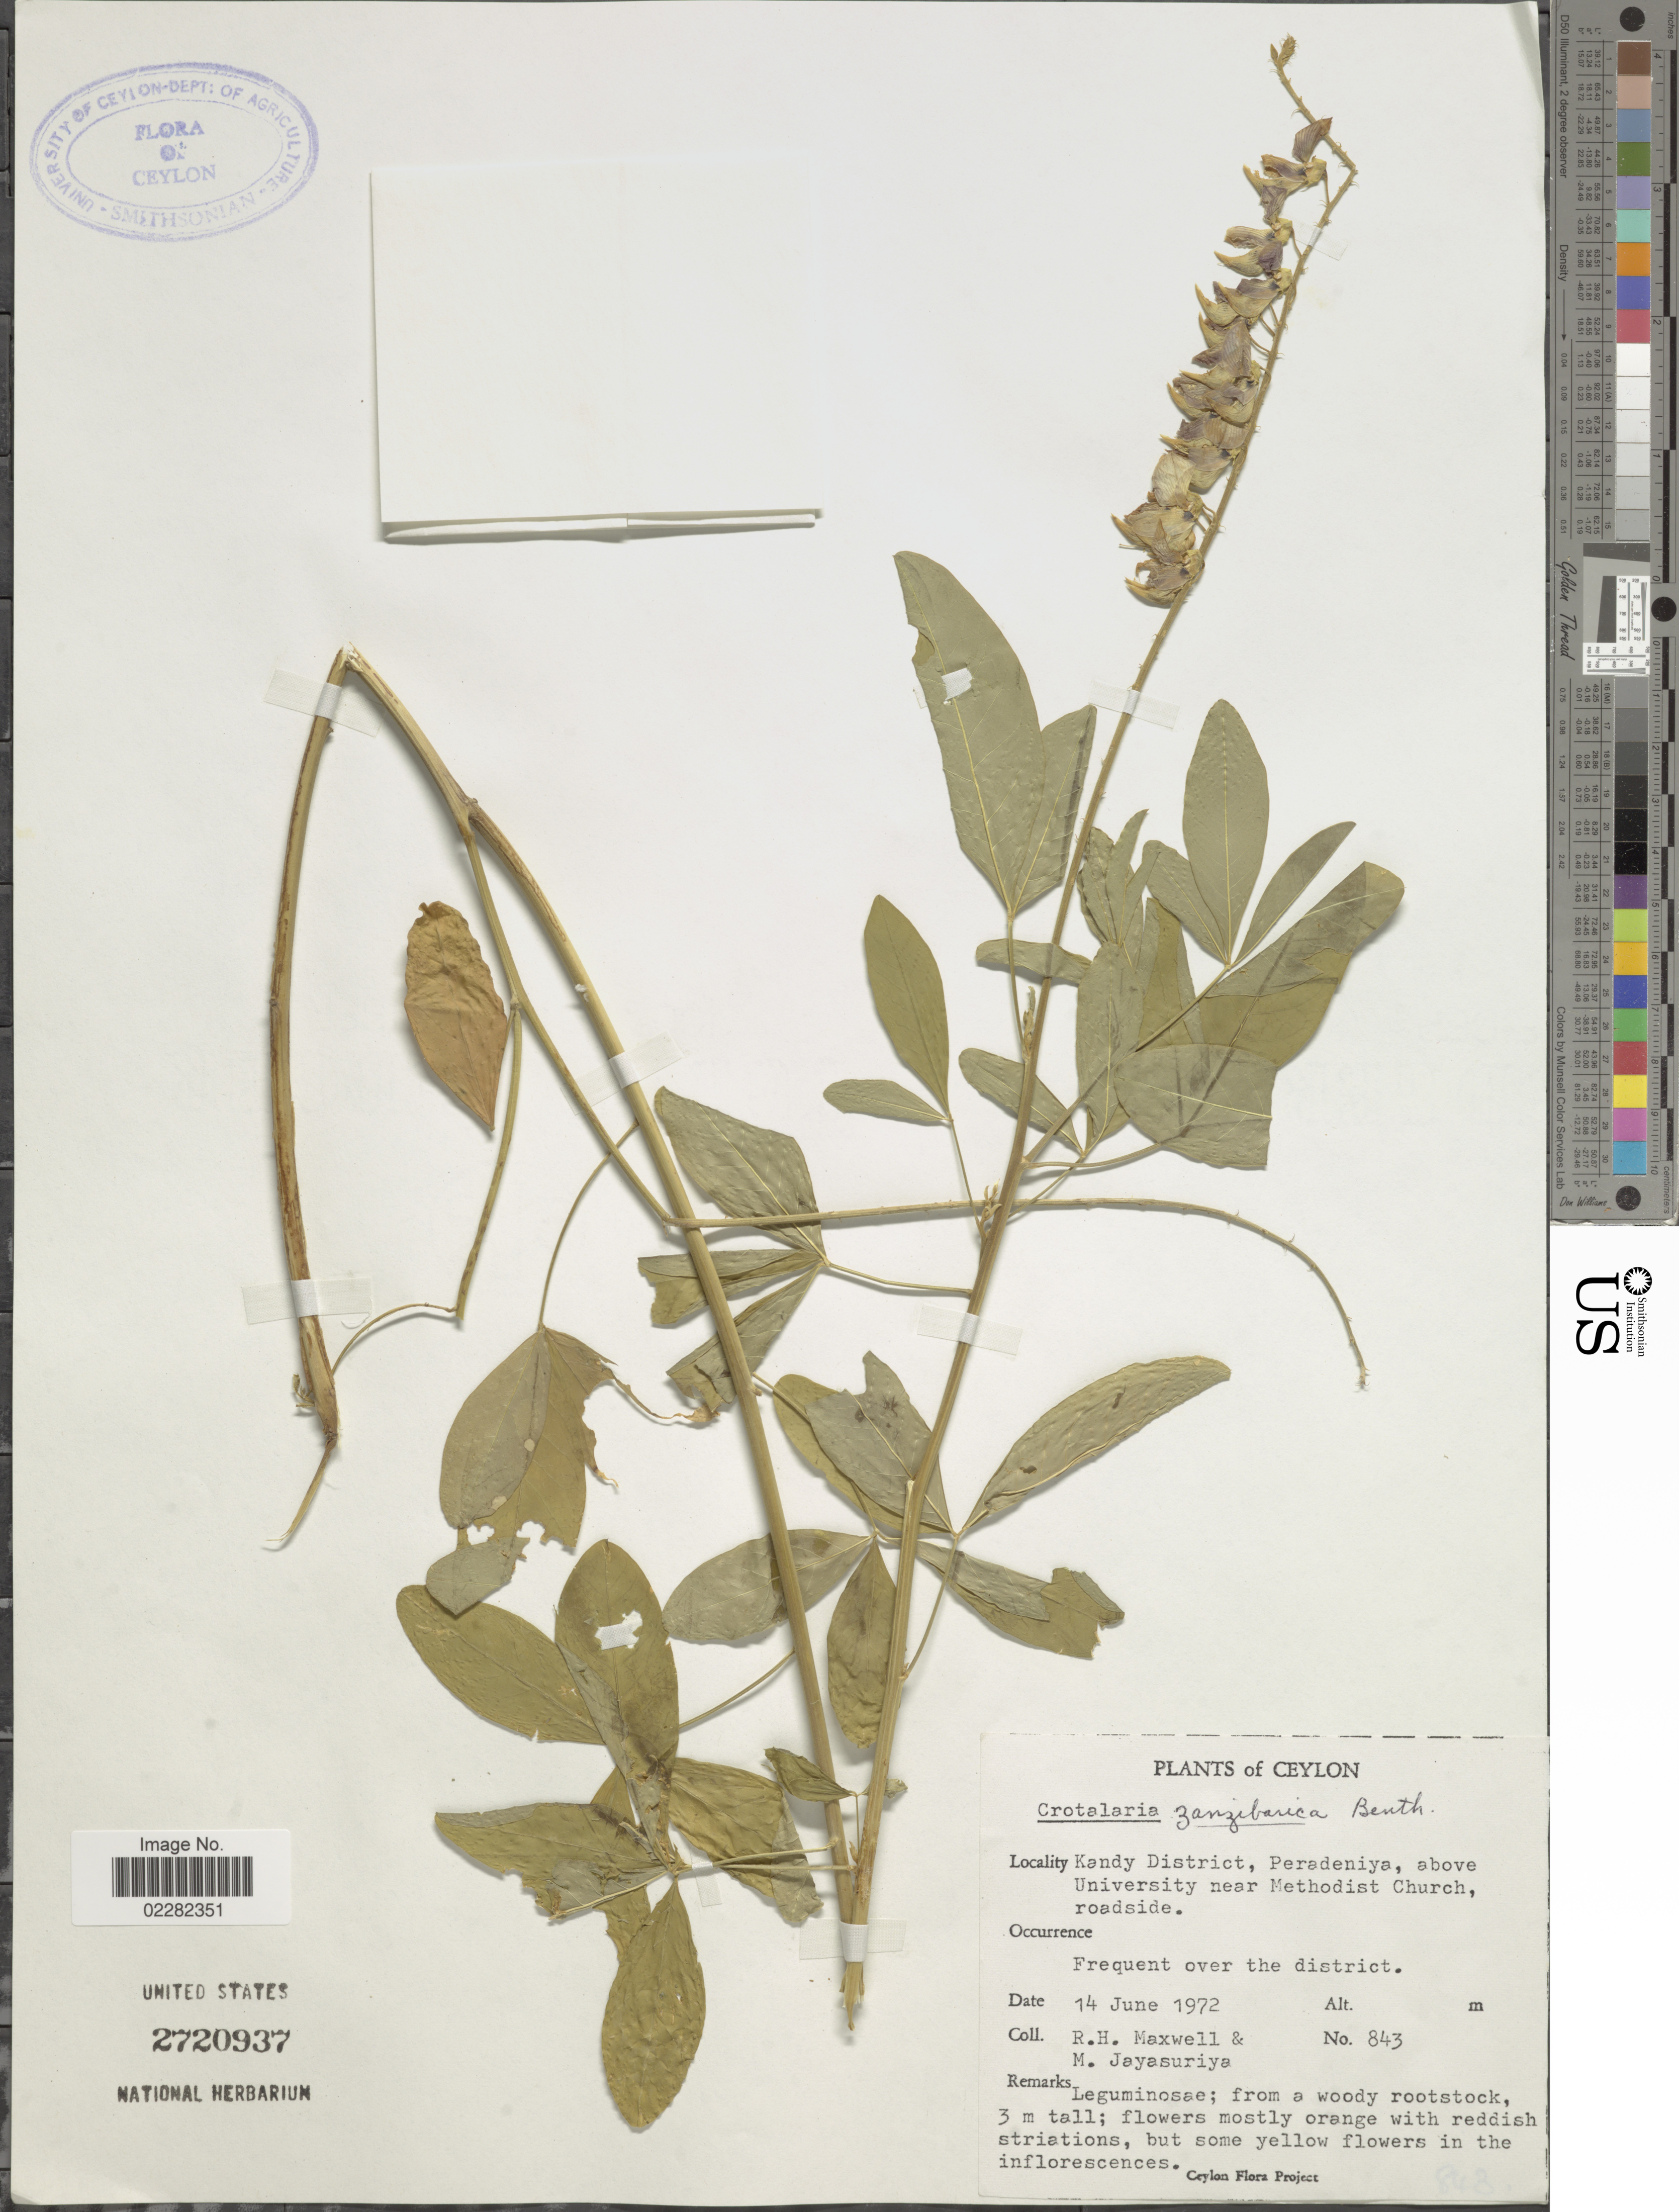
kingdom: Plantae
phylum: Tracheophyta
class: Magnoliopsida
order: Fabales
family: Fabaceae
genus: Crotalaria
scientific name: Crotalaria zanzibarica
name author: Benth.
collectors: R. Maxwell & M. Jayasuriya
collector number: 843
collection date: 1972-06-14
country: Sri Lanka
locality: Ceylon, Kandy District, Peradeniya, above University near Methodist Church. Frequent over the district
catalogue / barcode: US 2720937